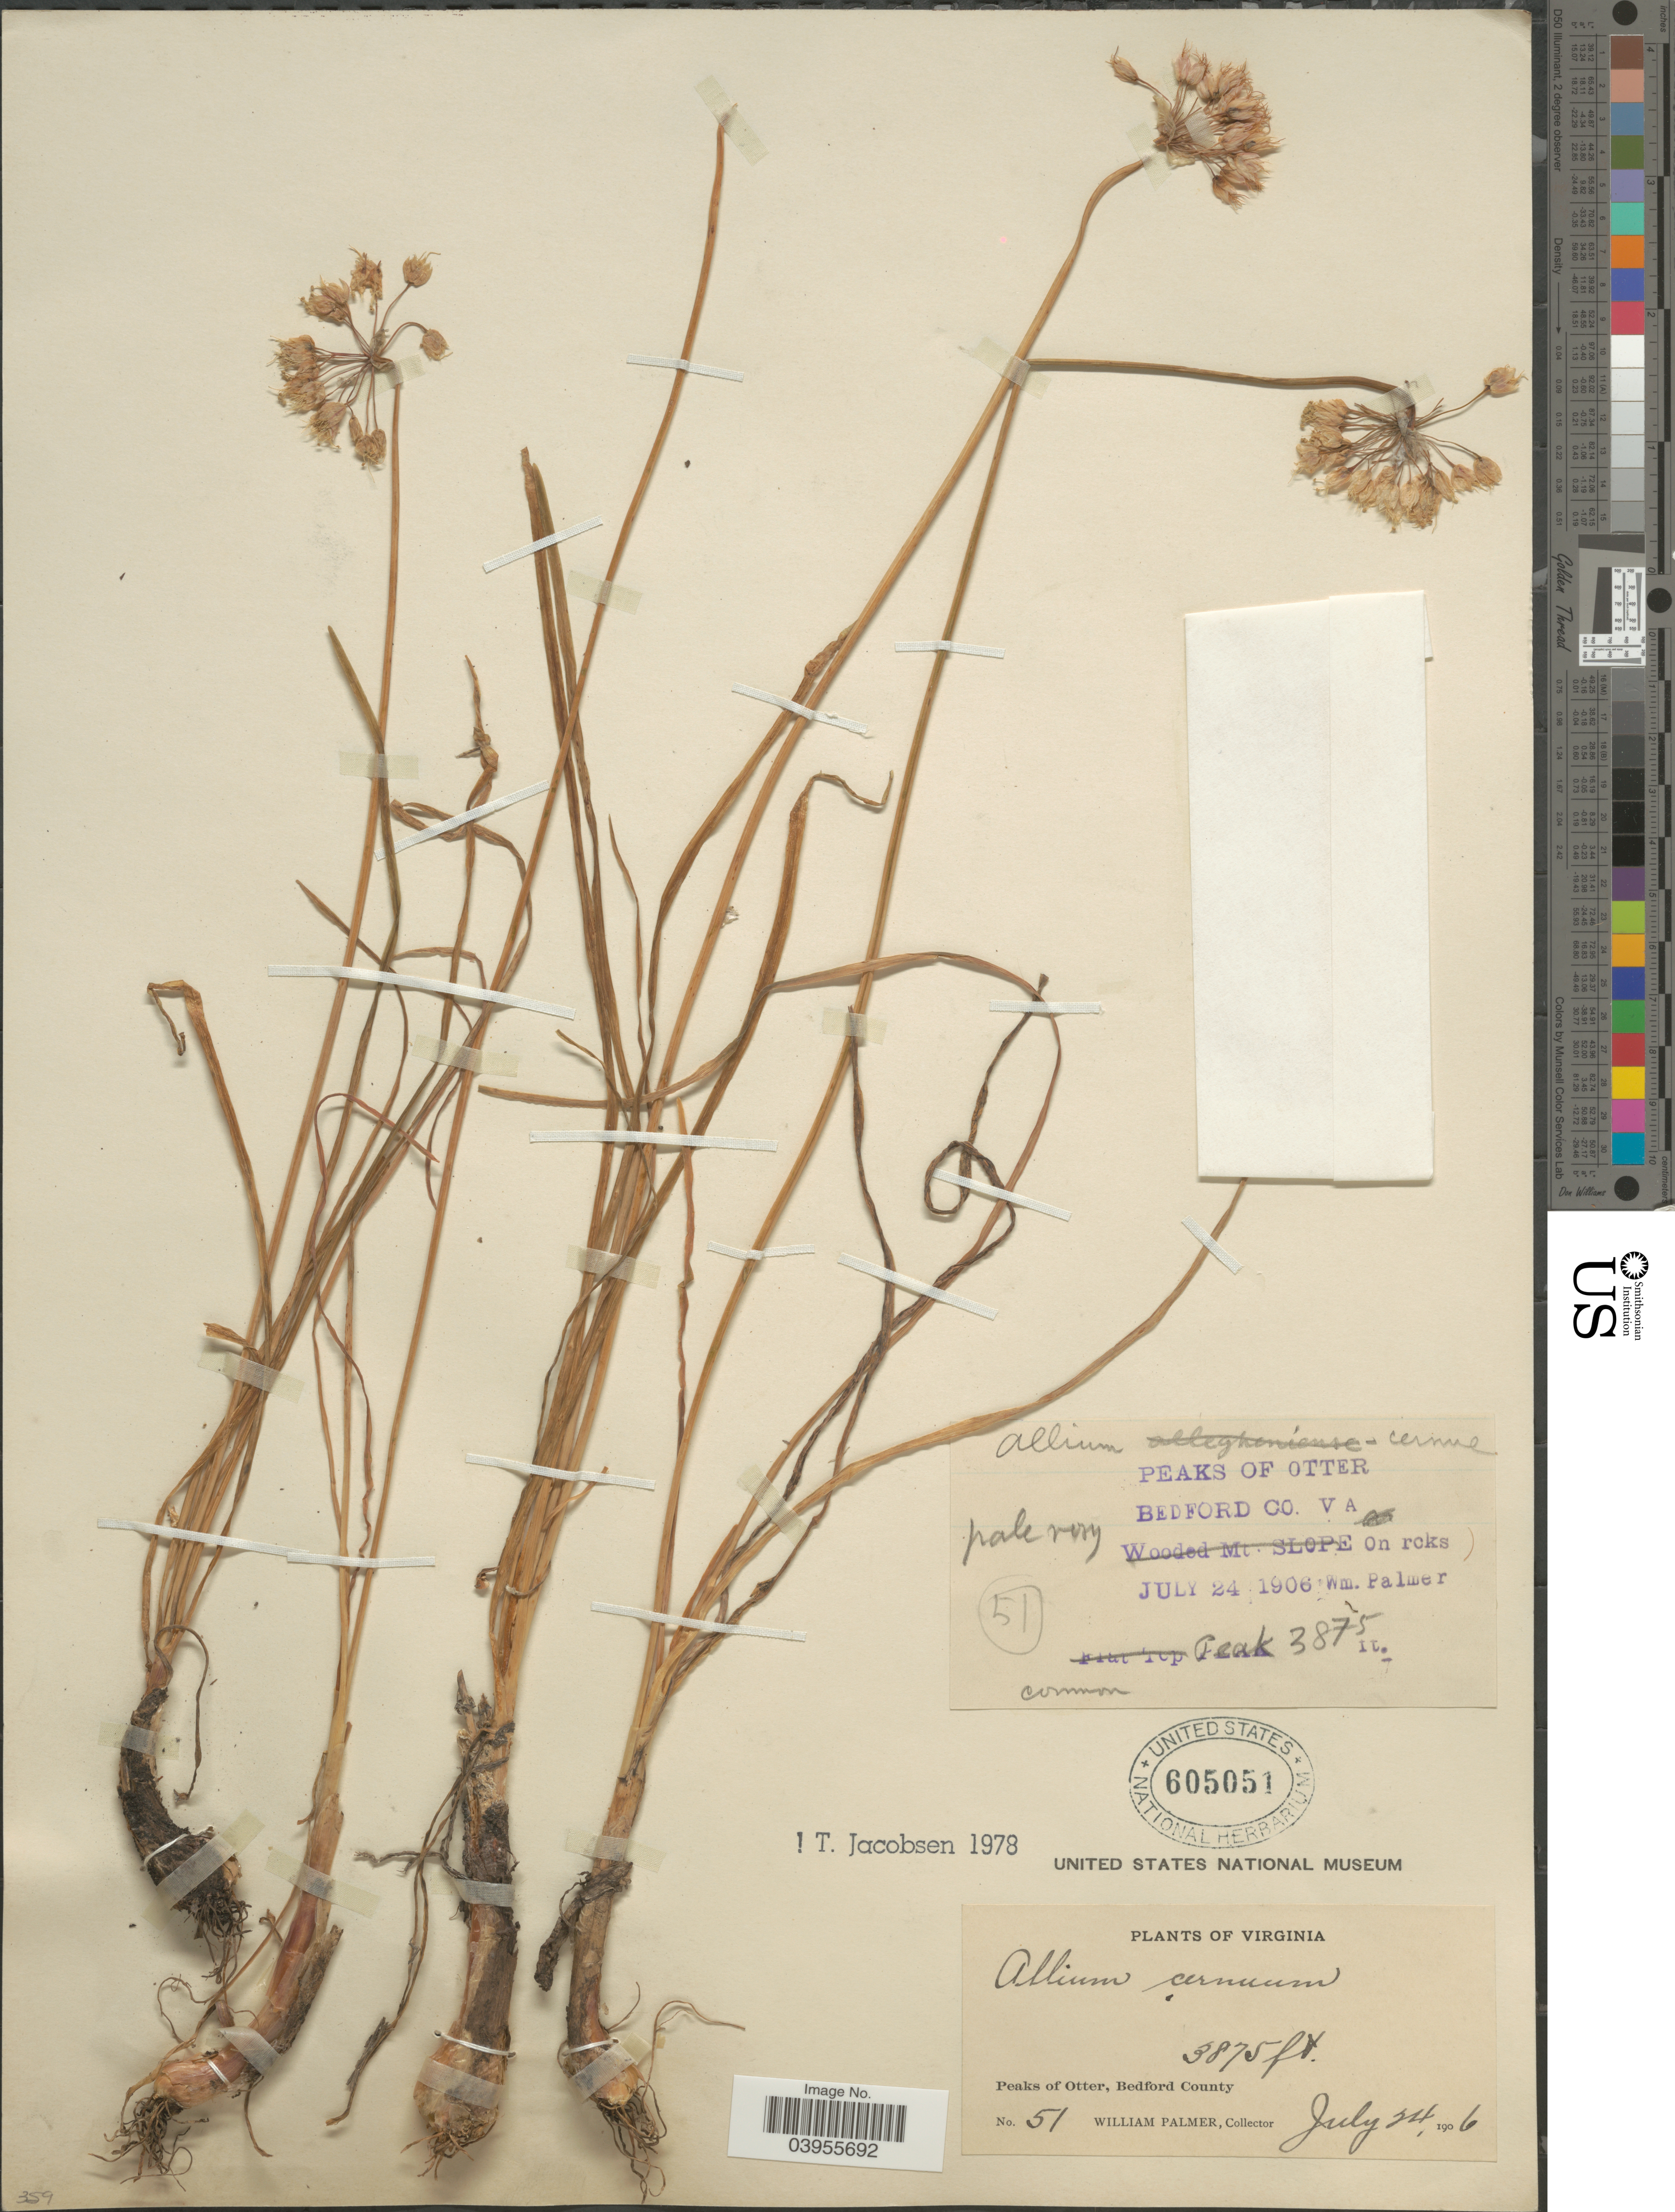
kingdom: Plantae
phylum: Tracheophyta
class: Liliopsida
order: Asparagales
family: Amaryllidaceae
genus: Allium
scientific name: Allium cernuum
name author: Roth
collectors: W. Palmer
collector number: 51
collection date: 1906-07-24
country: United States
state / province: Virginia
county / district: Bedford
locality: Peaks of Otter, Bedford County.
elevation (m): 1181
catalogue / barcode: US 605051